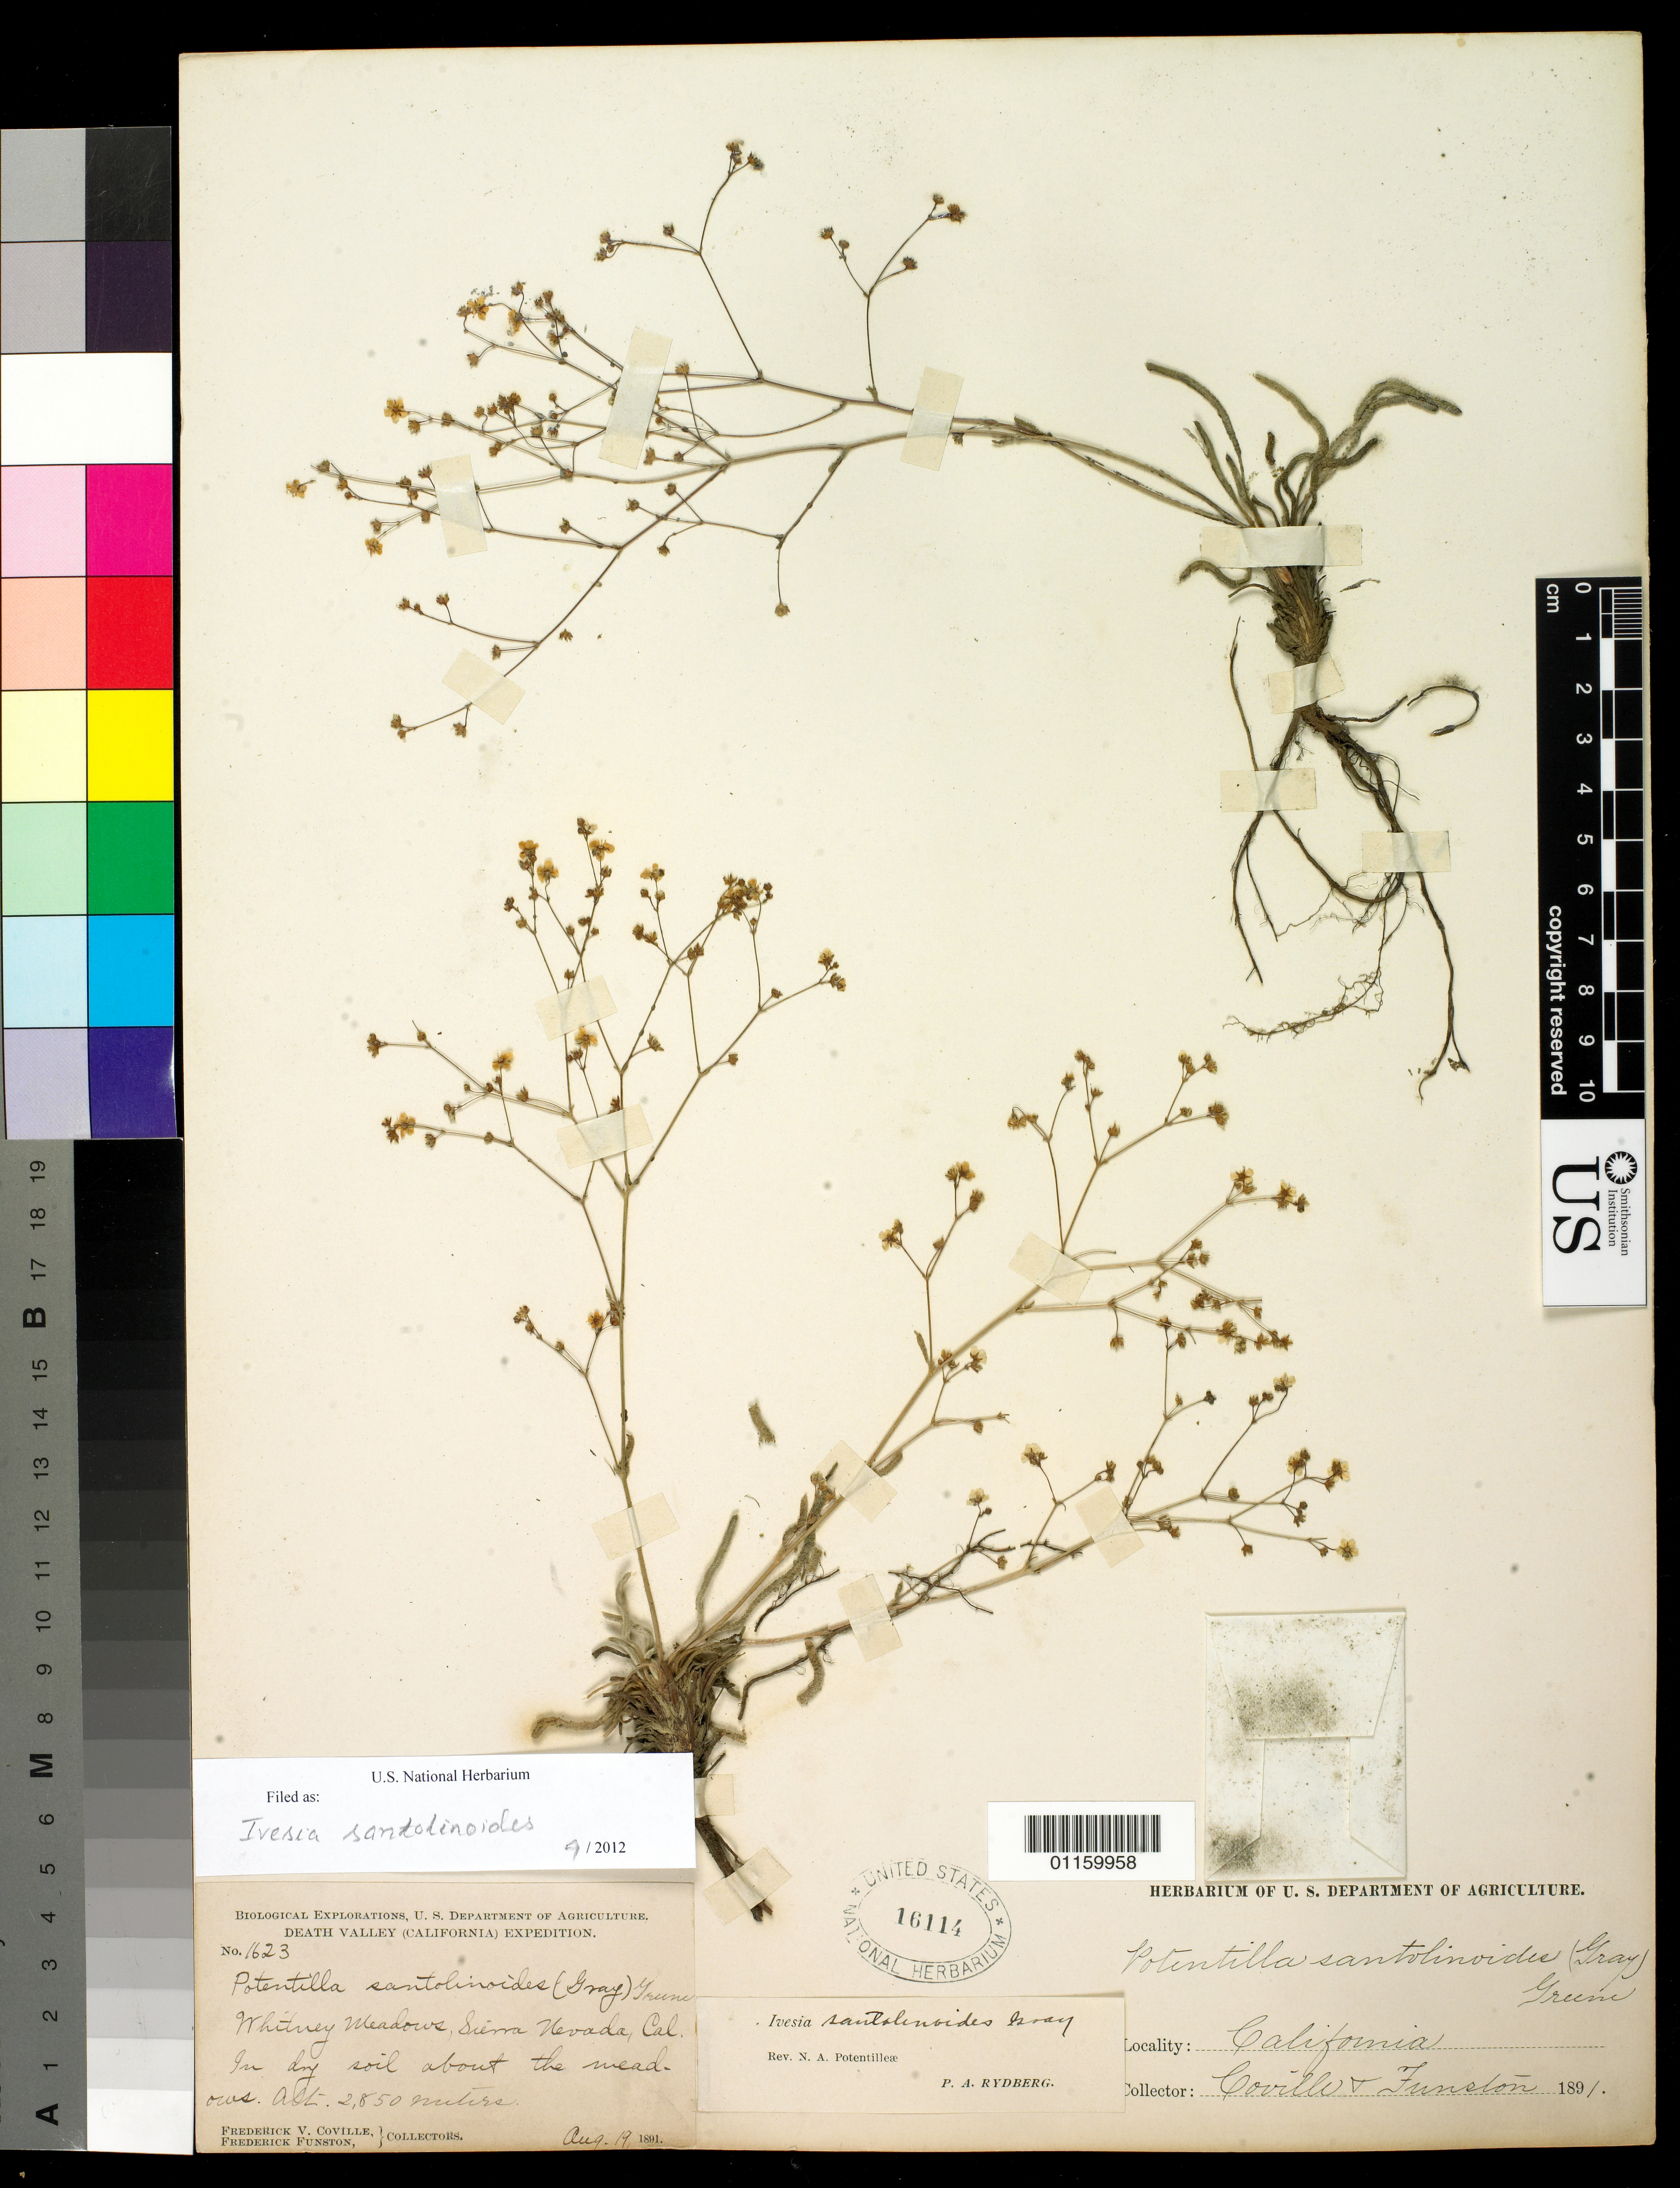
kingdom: Plantae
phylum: Tracheophyta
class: Magnoliopsida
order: Rosales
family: Rosaceae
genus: Potentilla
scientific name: Potentilla santalinoides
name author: (A. Gray) Greene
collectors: F. V. Coville & F. Funston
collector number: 1623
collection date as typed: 19 Aug 1891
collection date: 1891-08-19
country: United States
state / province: California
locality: Whitney Meadows, Sierra Nevada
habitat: In dry soil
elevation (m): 2850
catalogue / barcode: US 16114